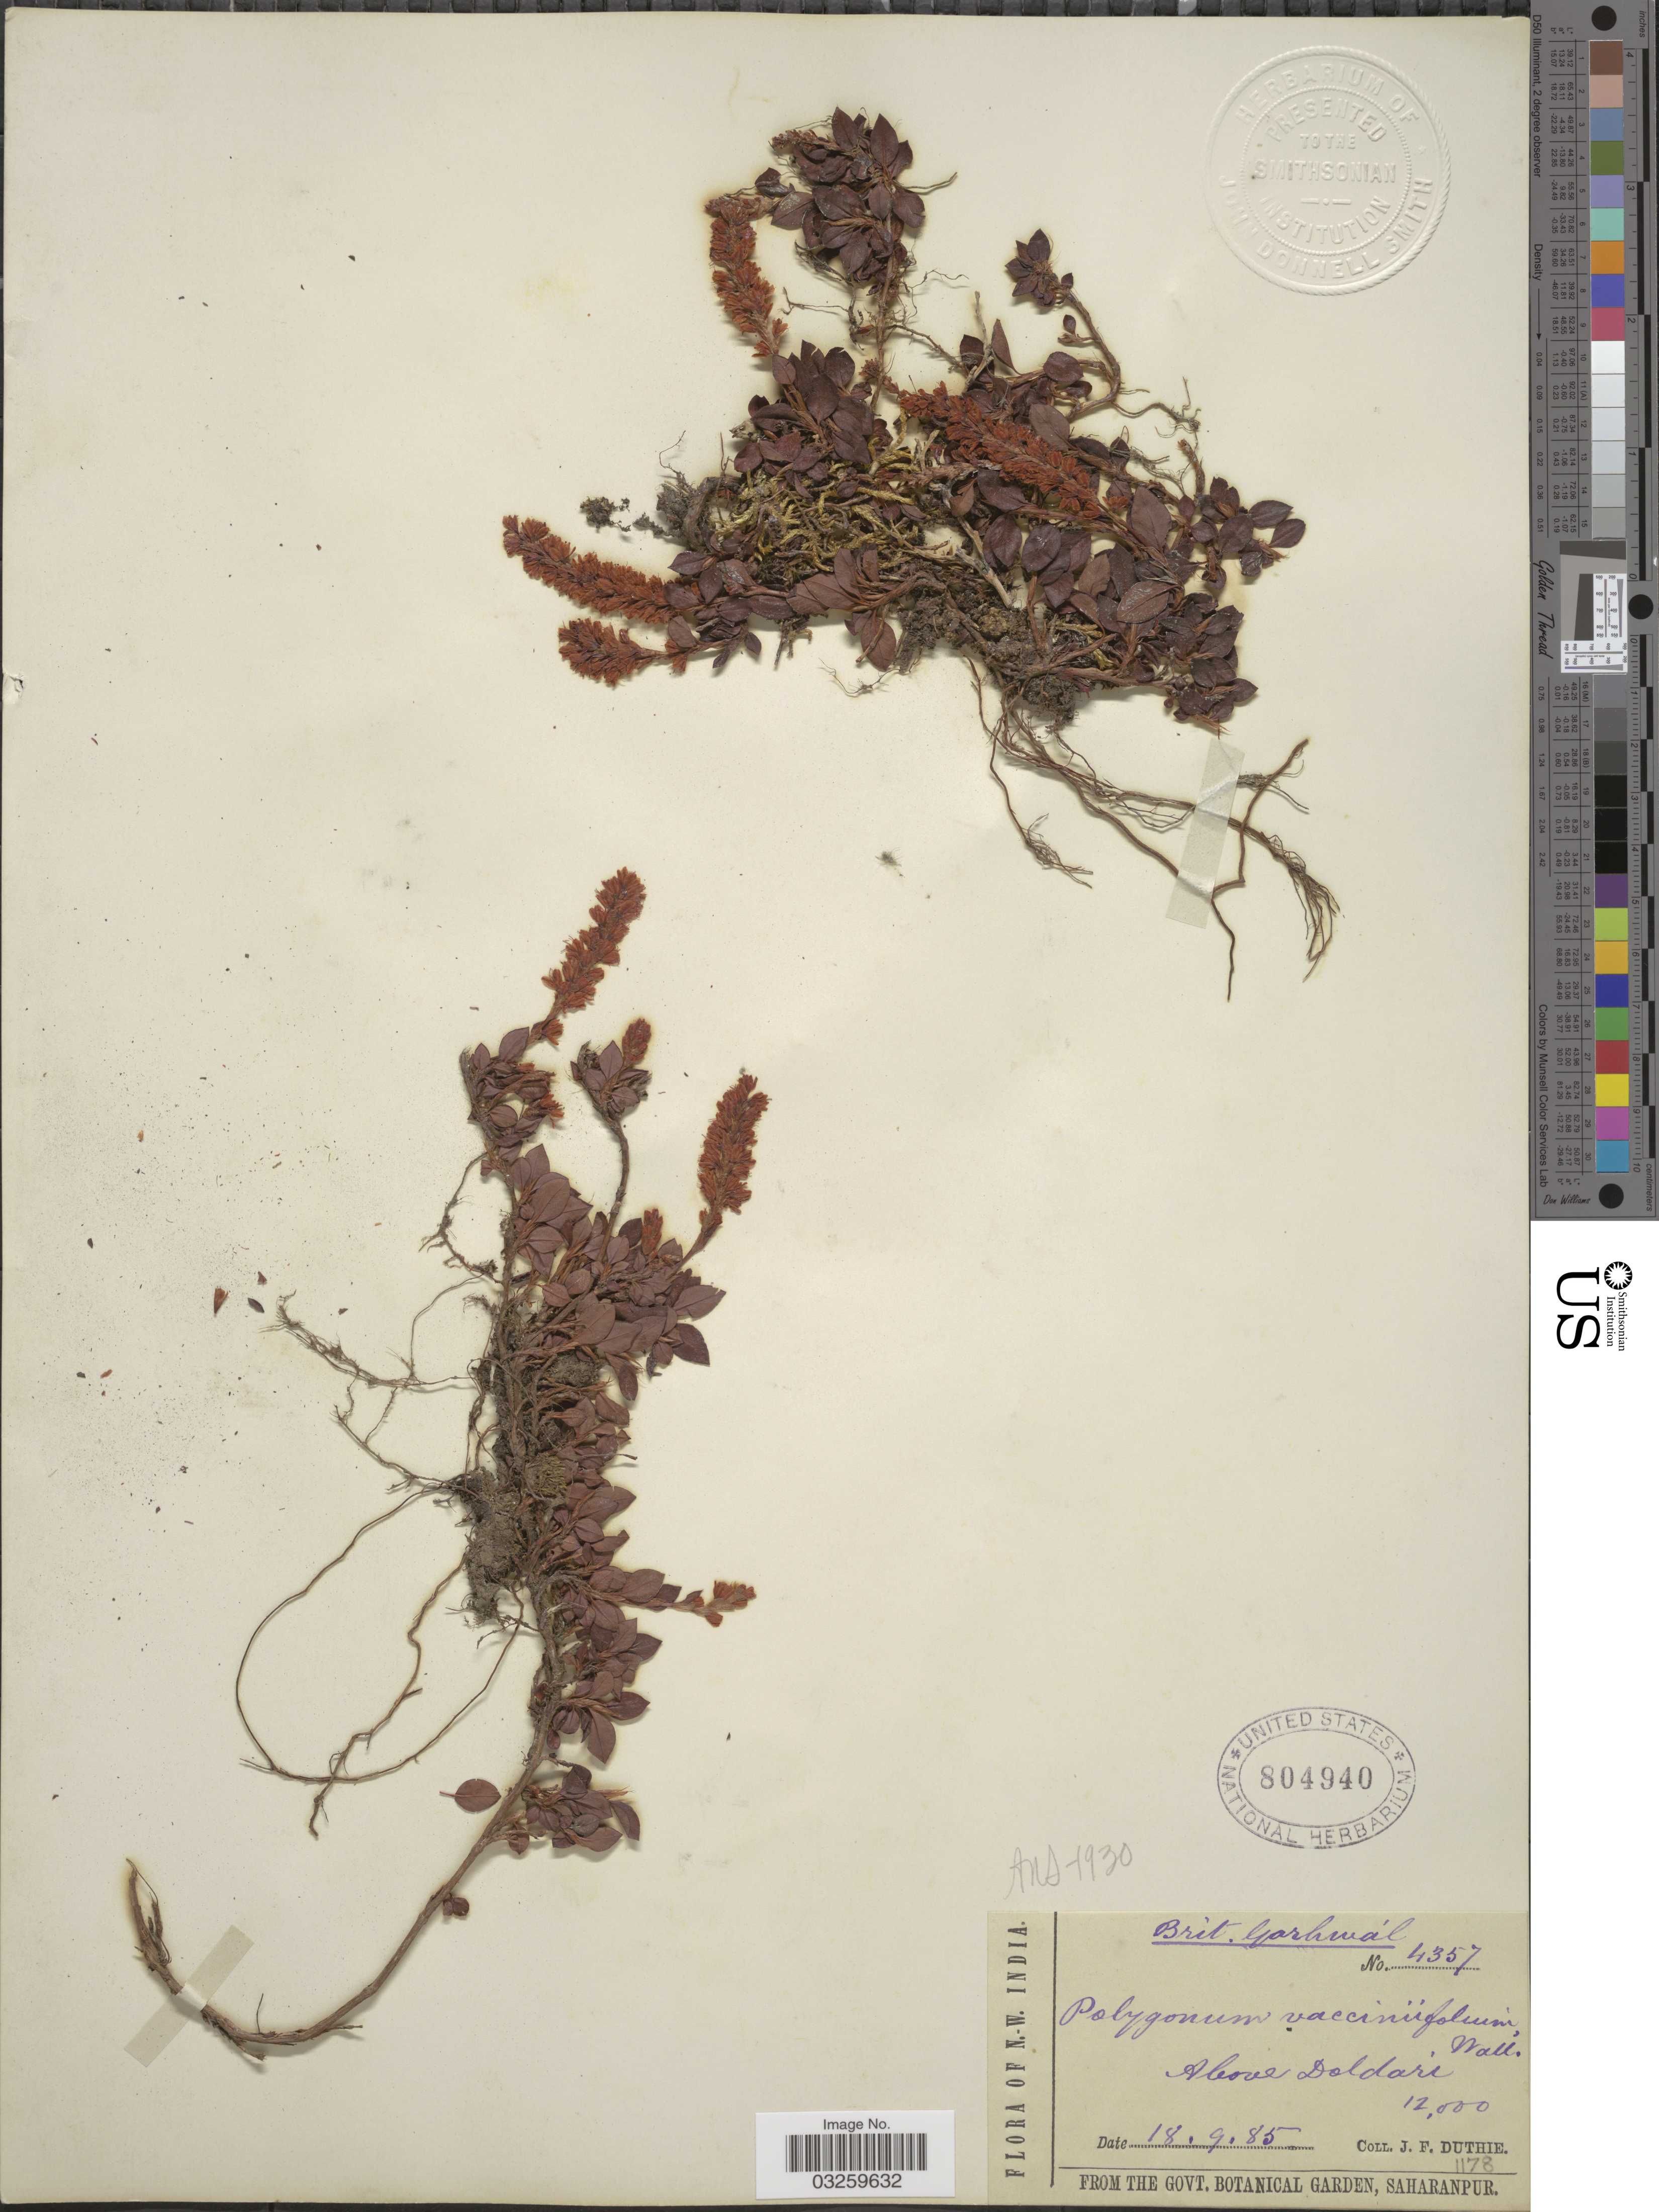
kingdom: Plantae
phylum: Tracheophyta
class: Magnoliopsida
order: Caryophyllales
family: Polygonaceae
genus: Bistorta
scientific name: Bistorta vaccinifolia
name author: (Wall. ex Meisn.) Greene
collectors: J. F. Duthie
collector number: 4357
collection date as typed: Transcribed d/m/y: 18/9/85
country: India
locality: N.-W. India. Brit. Garhmál. Above Doldari.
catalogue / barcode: US 804940